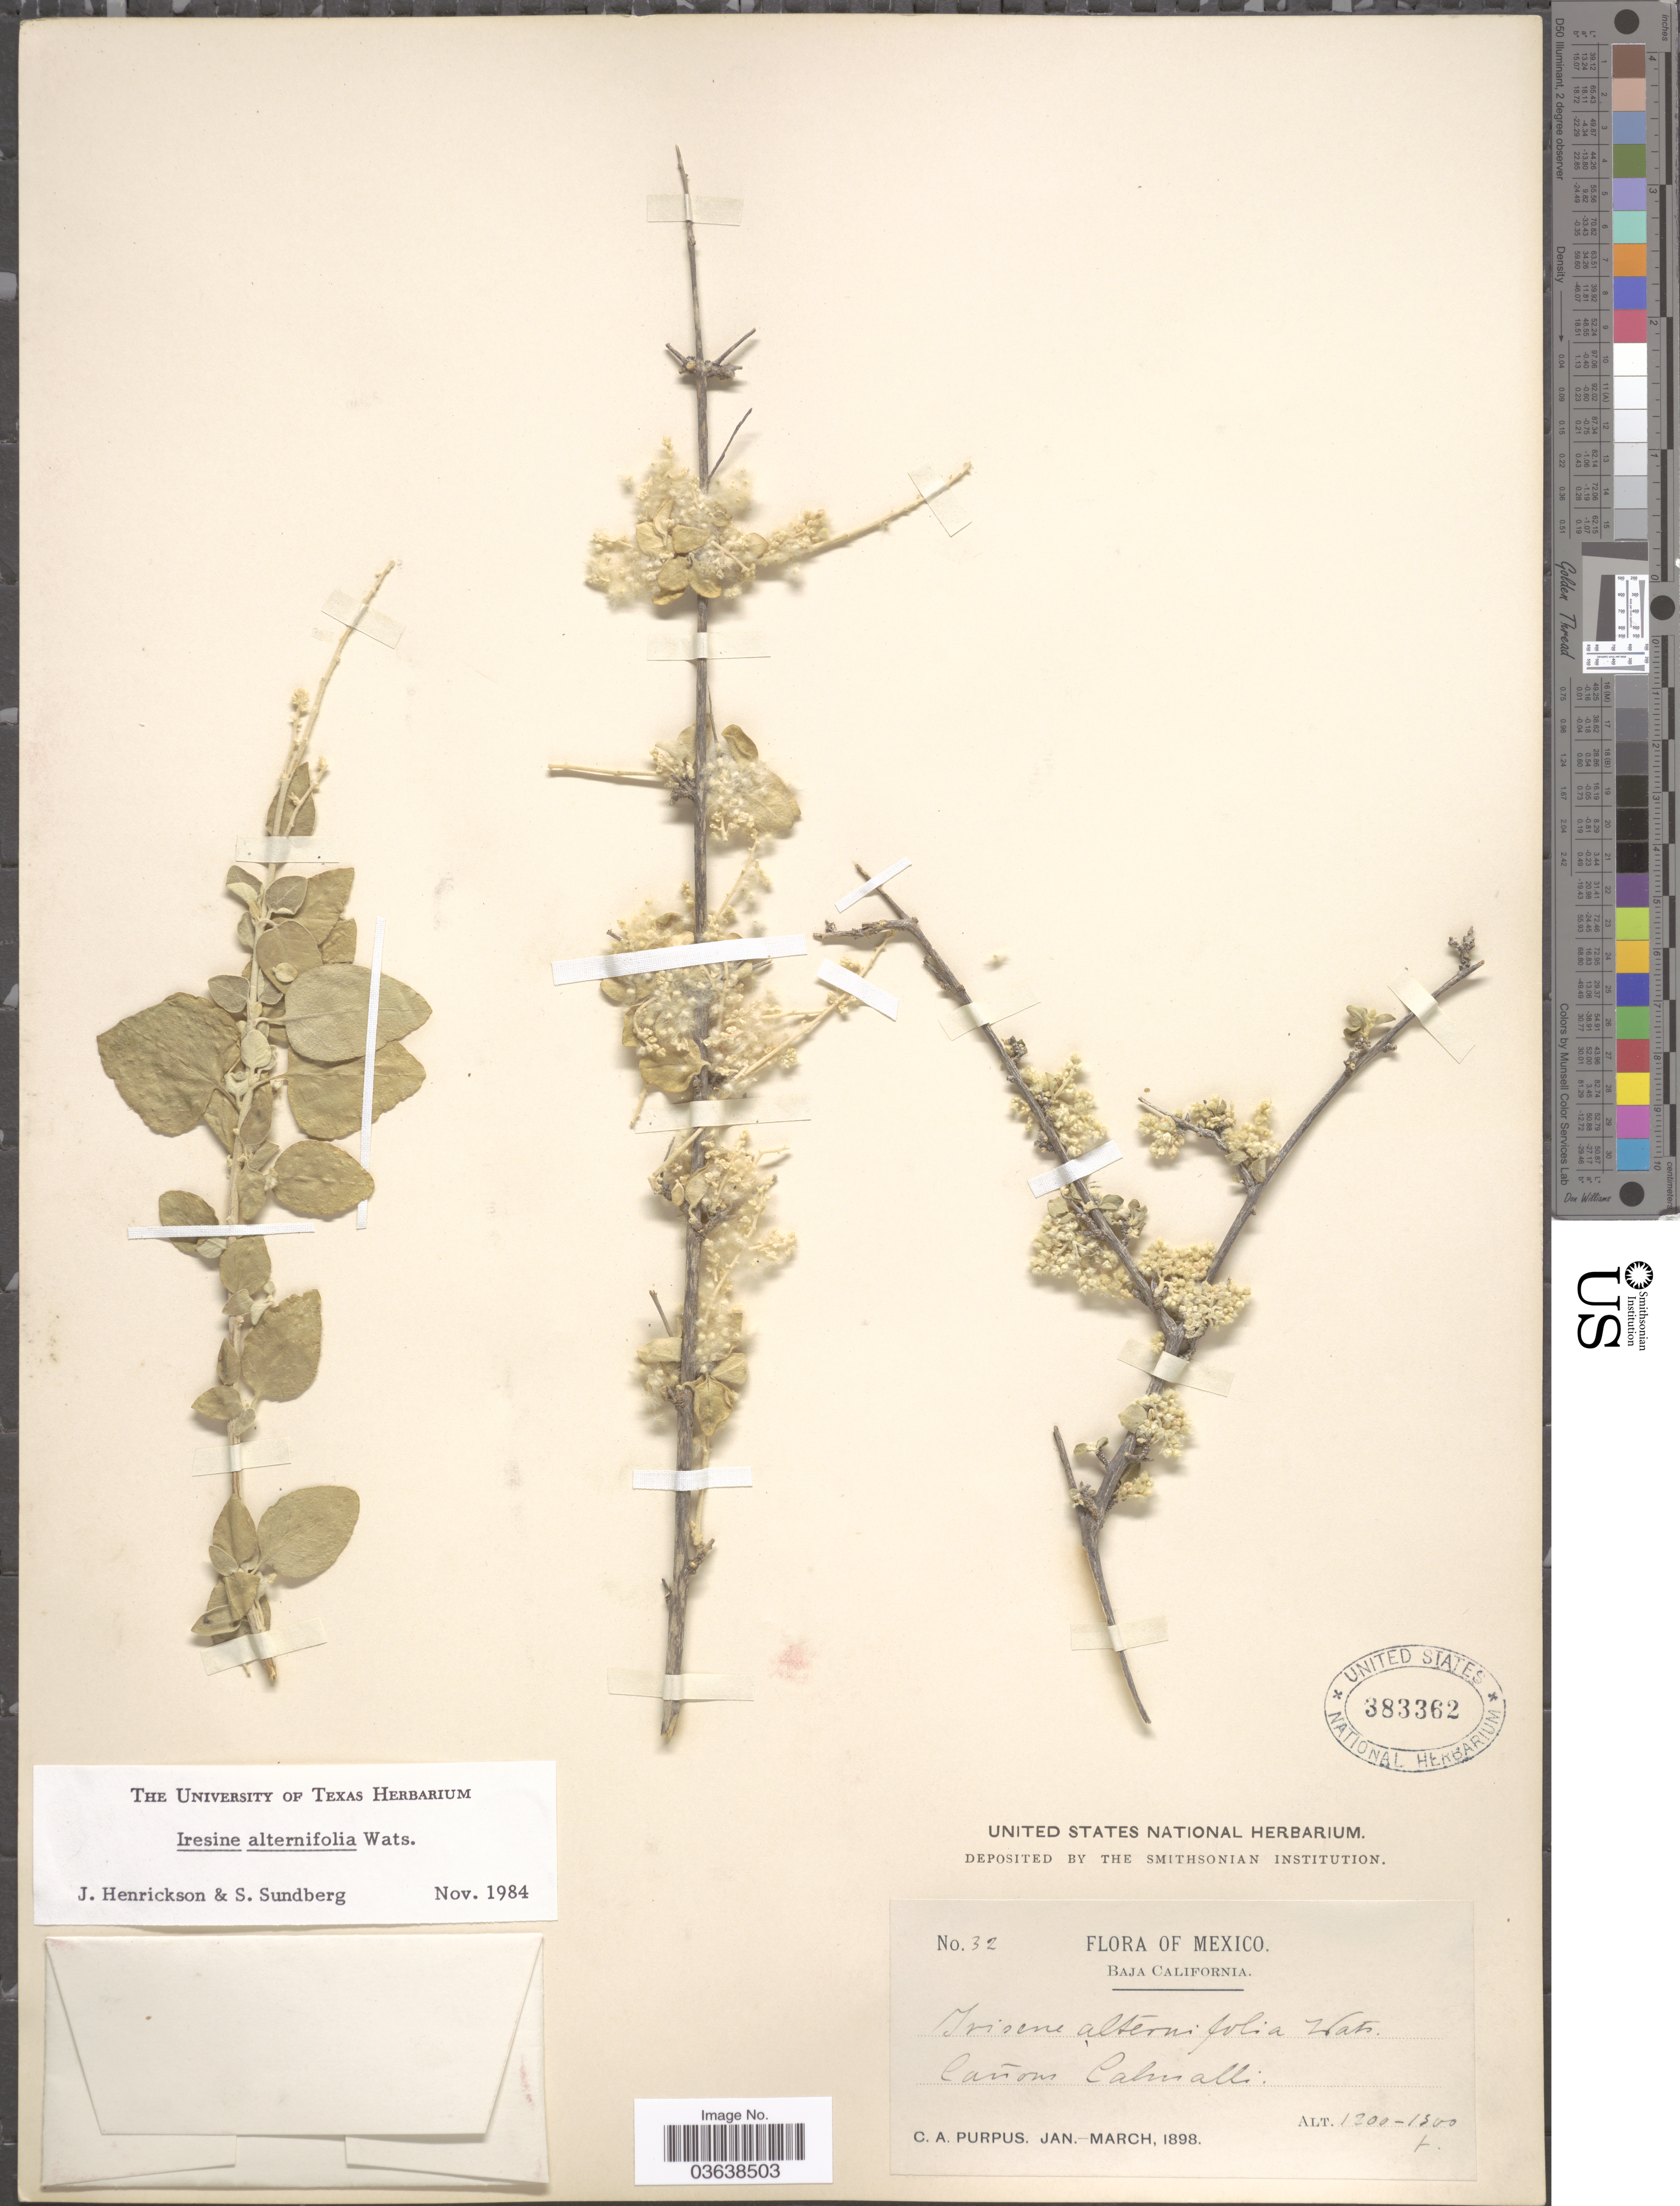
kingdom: Plantae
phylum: Tracheophyta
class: Magnoliopsida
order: Caryophyllales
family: Amaranthaceae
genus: Iresine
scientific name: Iresine alternifolia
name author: S. Watson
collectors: C. A. Purpus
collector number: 32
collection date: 1898-01/1898-03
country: Mexico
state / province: Baja California Norte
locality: Cañon Calmalli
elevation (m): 366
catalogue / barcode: US 383362